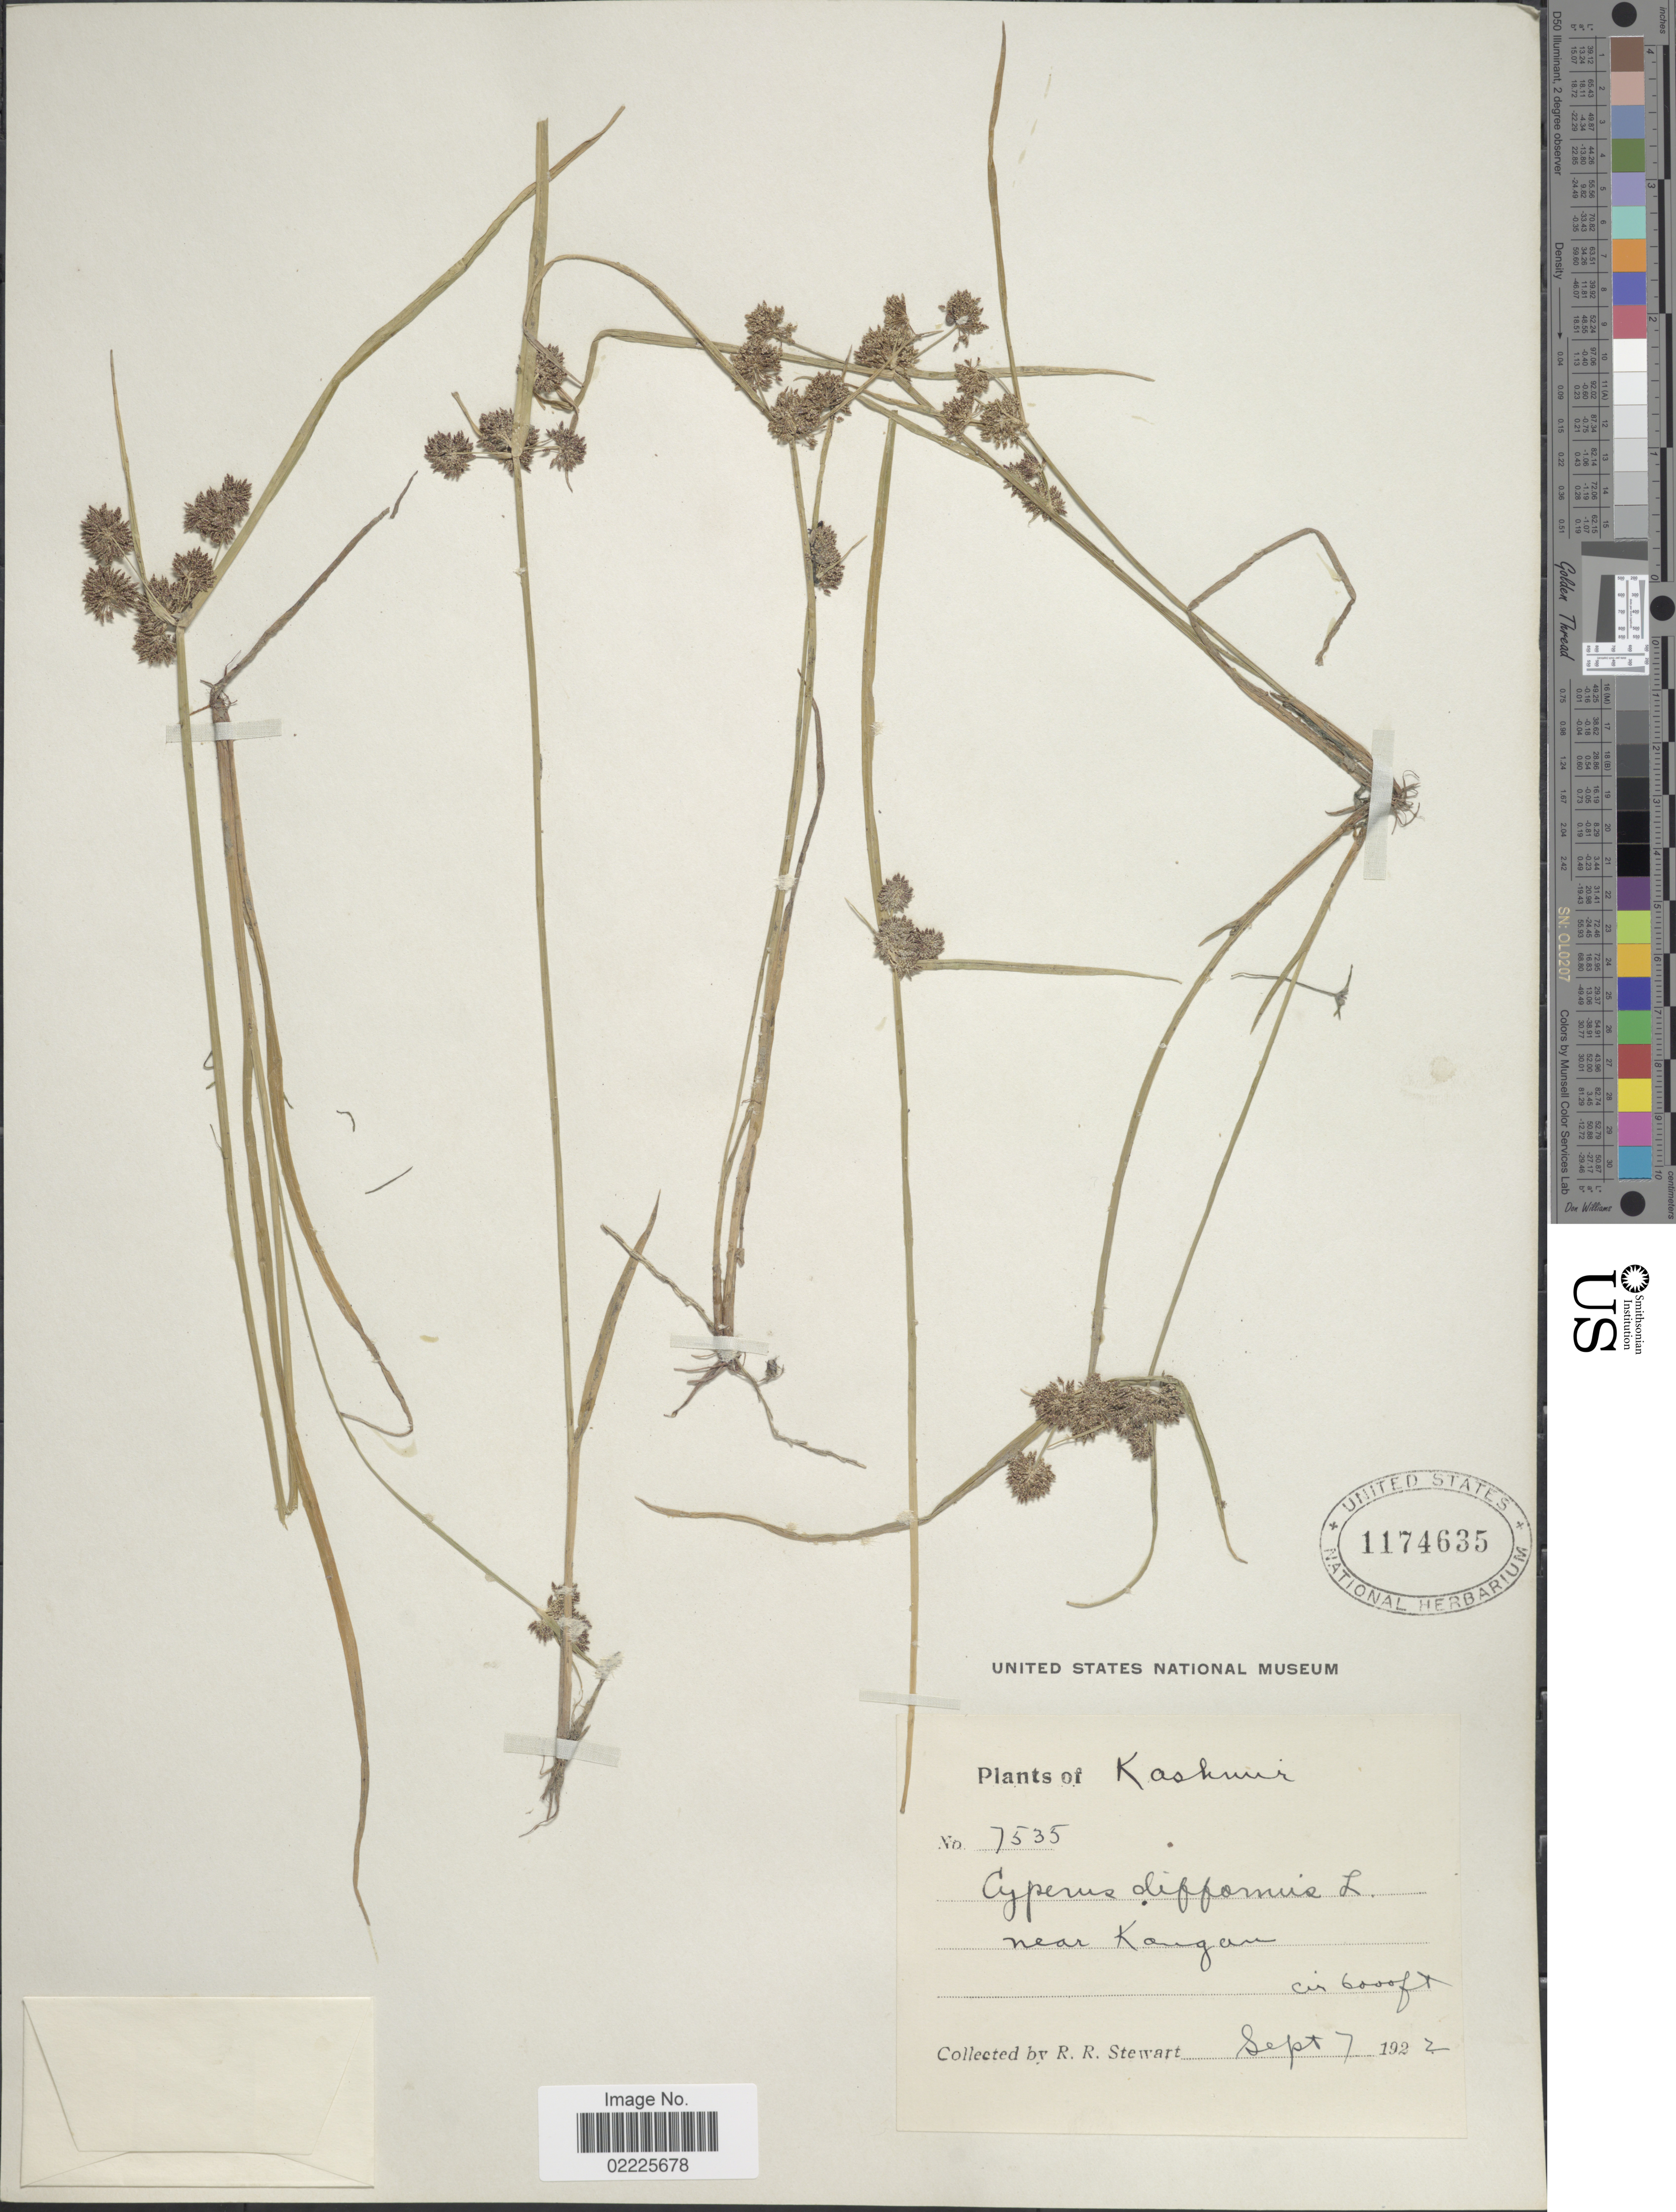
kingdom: Plantae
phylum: Tracheophyta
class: Liliopsida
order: Poales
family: Cyperaceae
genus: Cyperus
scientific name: Cyperus difformis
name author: L.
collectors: R. R. Stewart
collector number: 7535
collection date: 1922-09-07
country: India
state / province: Jammu and Kashmir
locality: Kashmir, near Kangan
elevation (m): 1829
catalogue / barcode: US 1174635